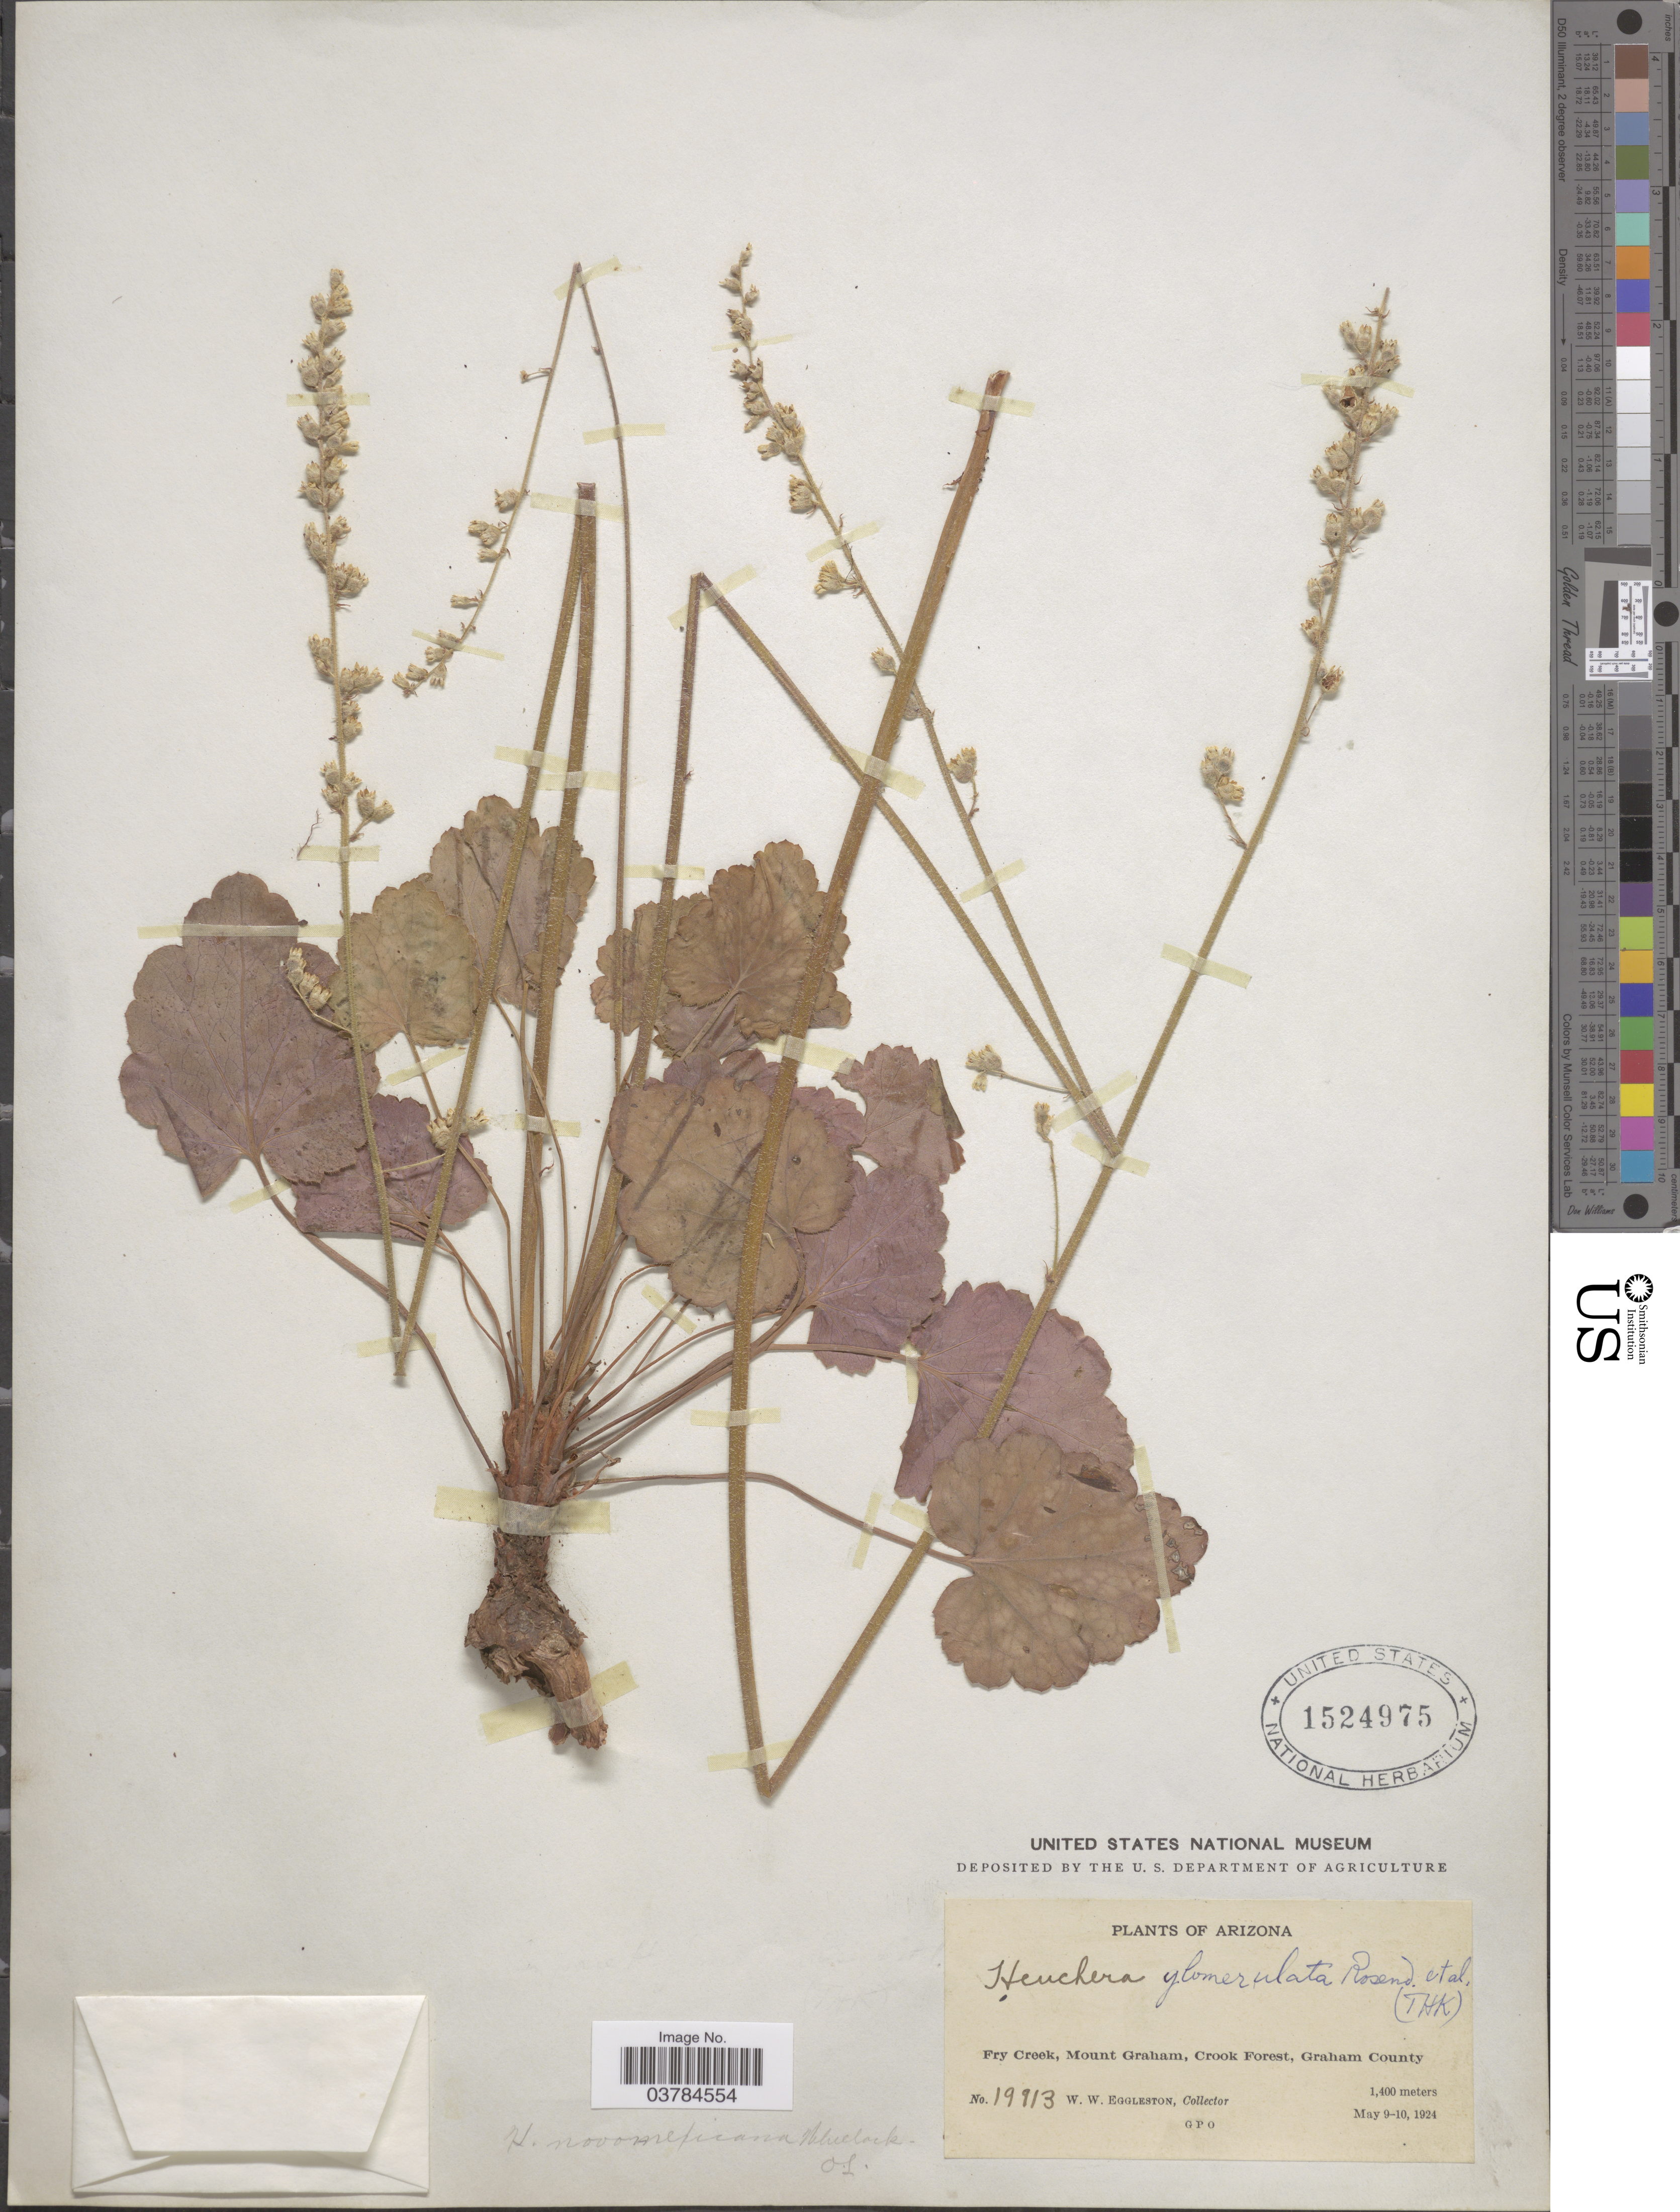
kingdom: Plantae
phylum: Tracheophyta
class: Magnoliopsida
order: Saxifragales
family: Saxifragaceae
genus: Heuchera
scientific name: Heuchera glomerulata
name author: Rosend. et al.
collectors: W. W. Eggleston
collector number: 19913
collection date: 1924-05-09/1924-05-10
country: United States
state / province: Arizona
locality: Fry Creek, Mount Graham, Crook Forest, Graham County.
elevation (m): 1400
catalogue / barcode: US 1524975